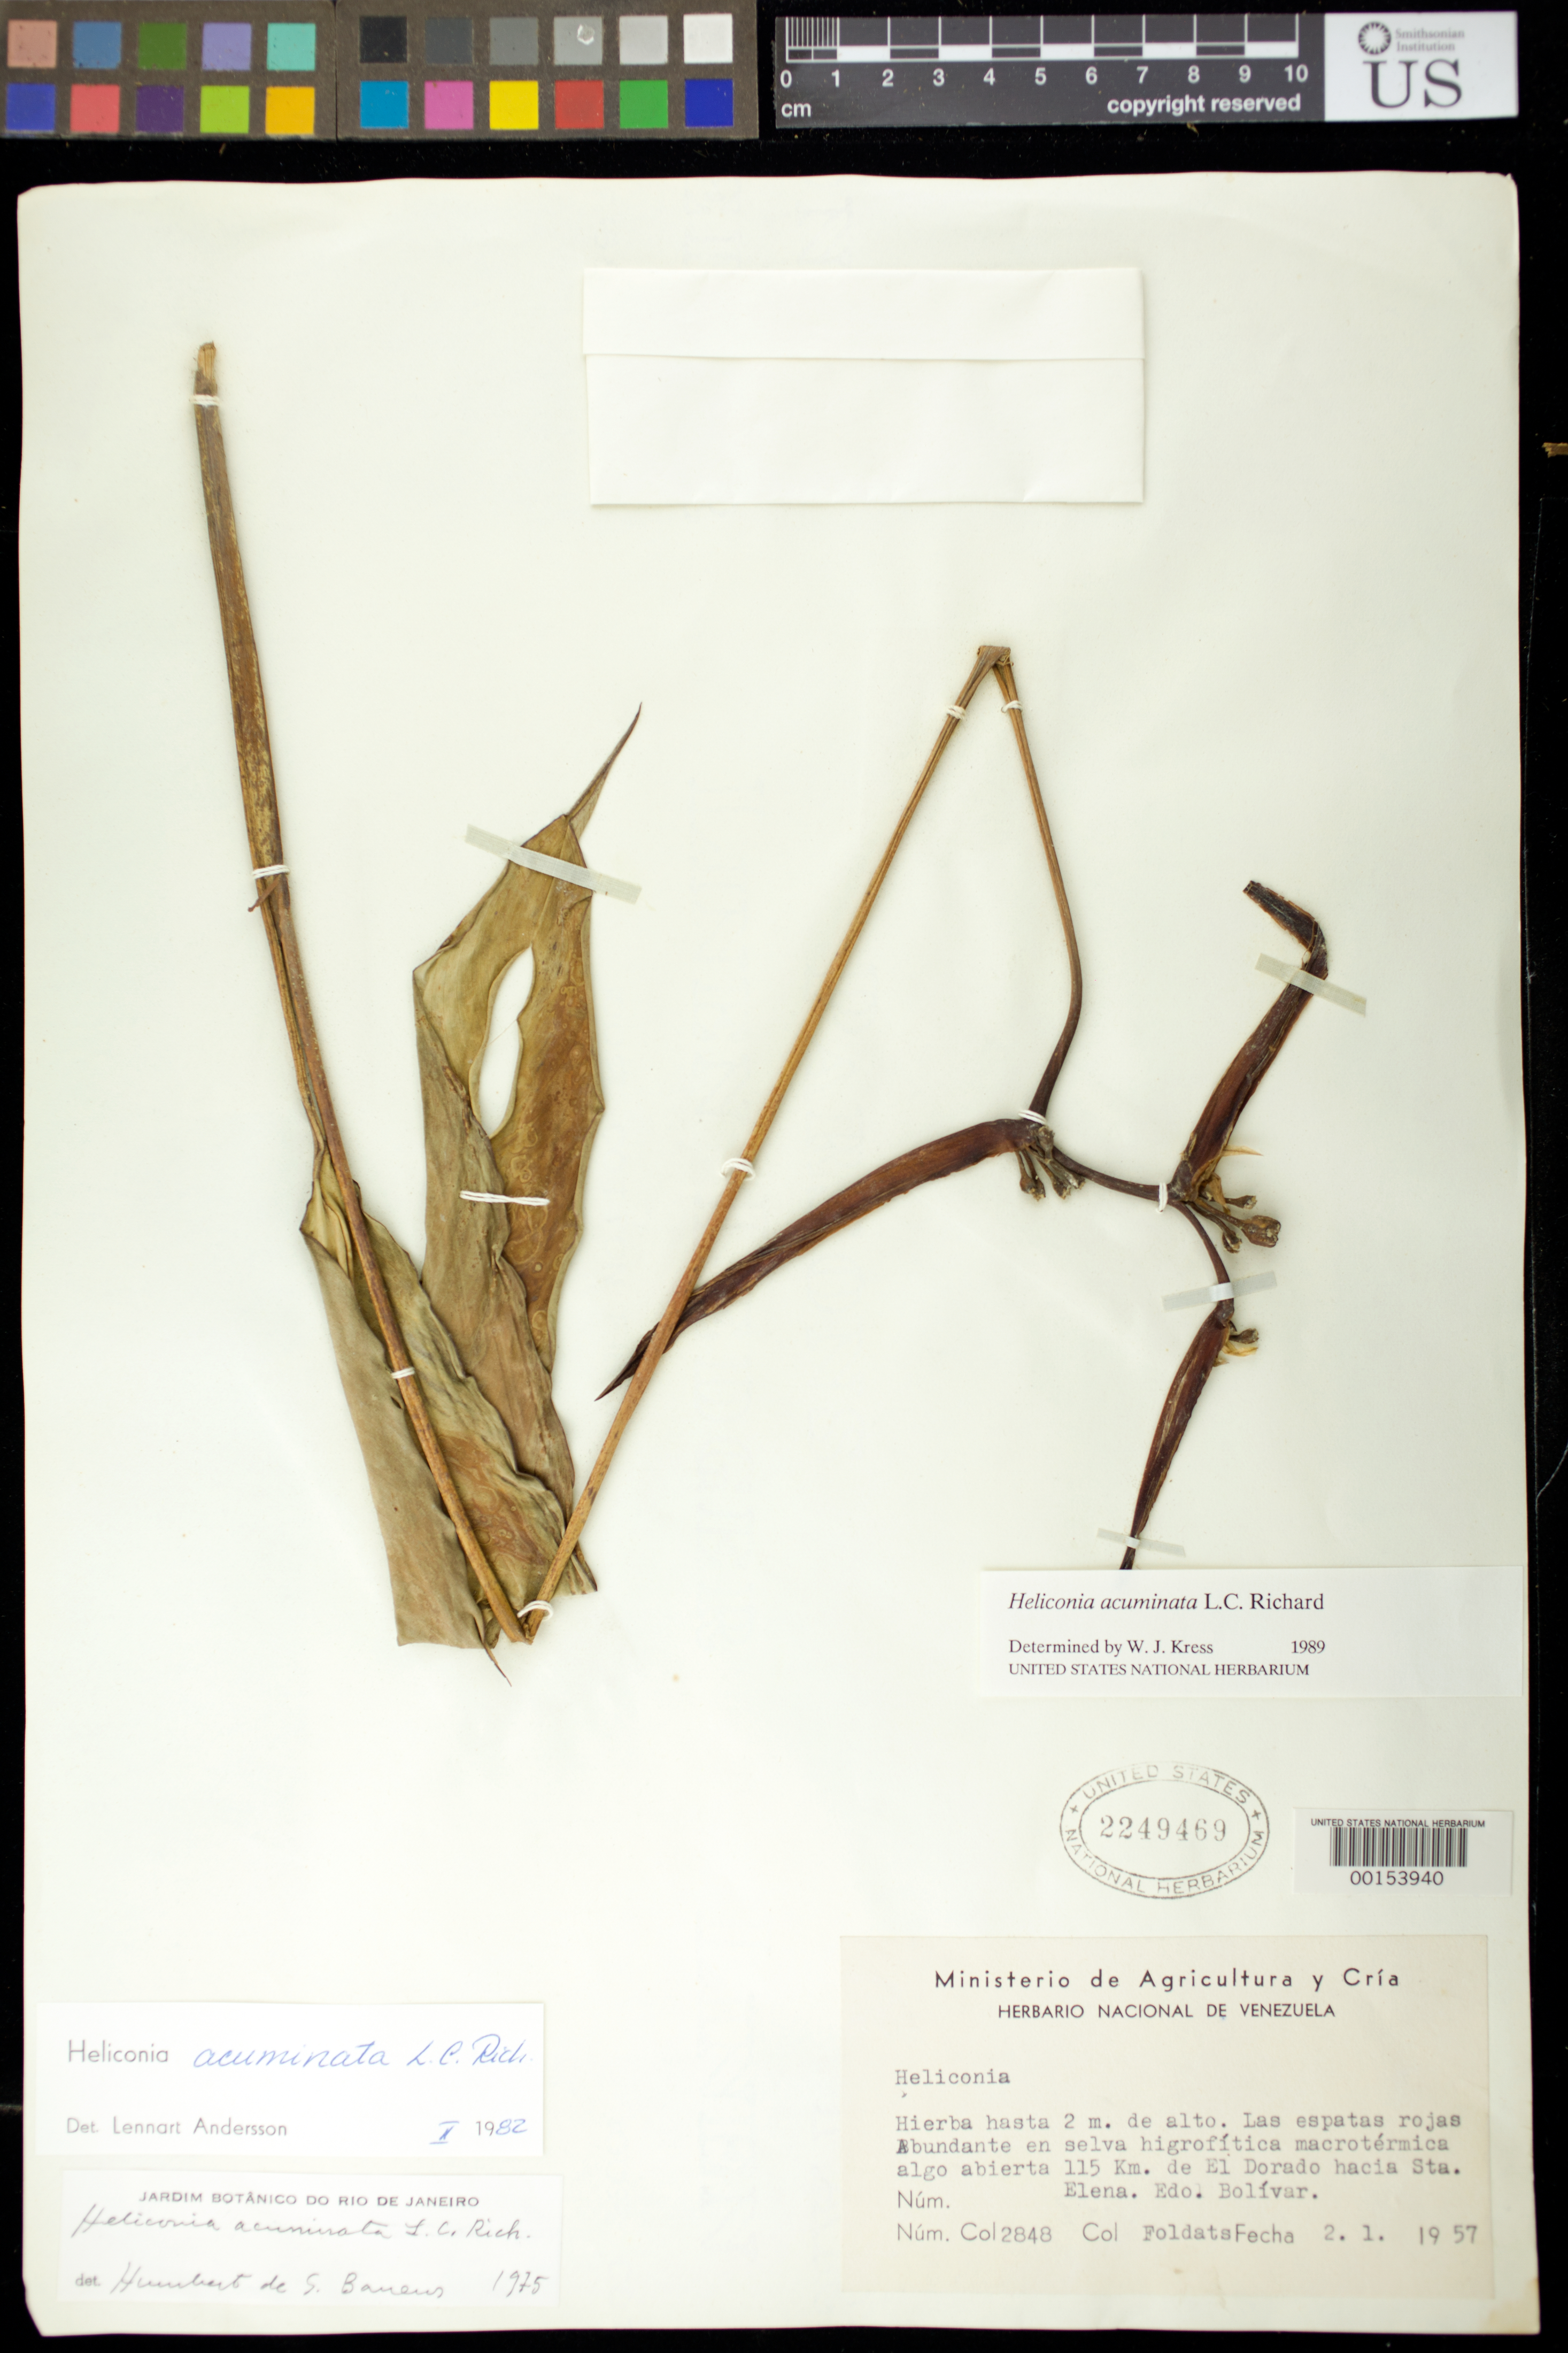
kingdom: Plantae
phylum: Tracheophyta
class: Liliopsida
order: Zingiberales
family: Heliconiaceae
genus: Heliconia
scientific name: Heliconia acuminata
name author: A. Rich.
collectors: E. Foldats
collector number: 2848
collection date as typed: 02 Jan 1957 or 01 Feb 1957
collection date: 1957-01-02 or 1957-02-01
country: Venezuela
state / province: Bolivar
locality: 115 km from el dorado near sta elena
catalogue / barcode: US 2249469